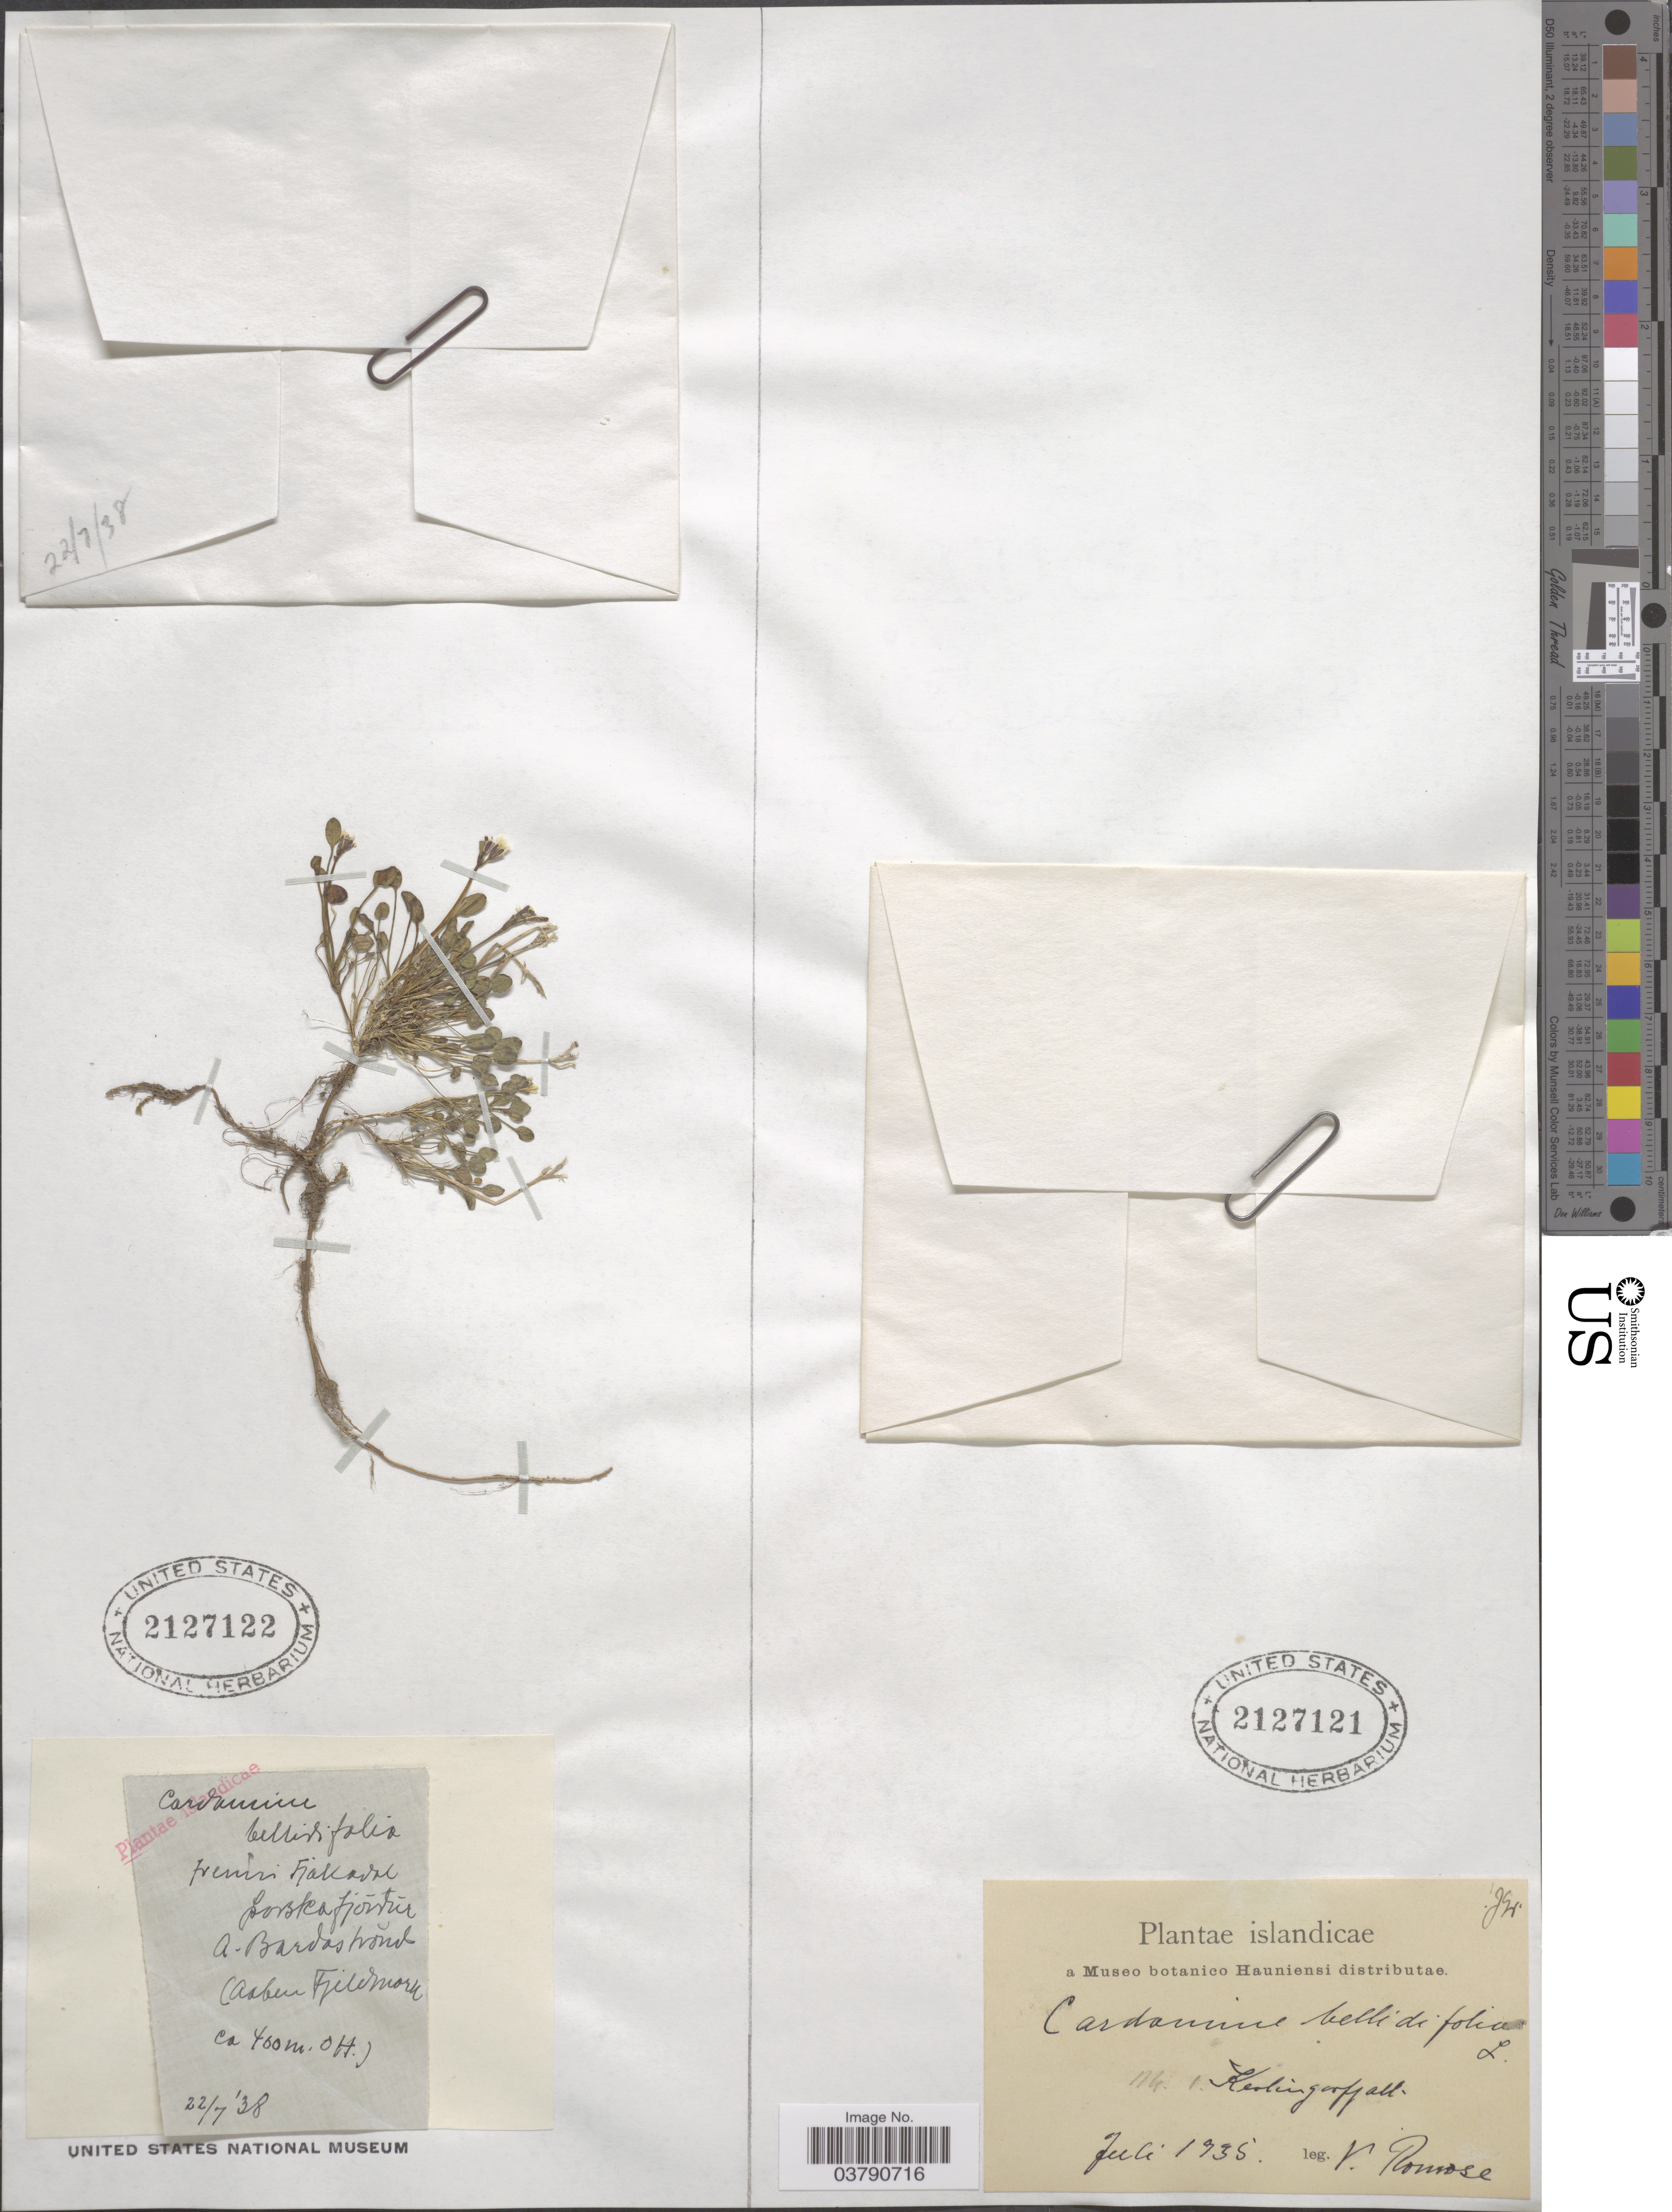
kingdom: Plantae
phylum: Tracheophyta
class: Magnoliopsida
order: Brassicales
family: Brassicaceae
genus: Cardamine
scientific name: Cardamine bellidifolia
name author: L.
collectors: A. Bardastrónd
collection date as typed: Transcribed d/m/y: 22/7/38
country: Iceland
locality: Hemri Fjakadal Lobkafjórstúr. (Aaben Fjeldmark).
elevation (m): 400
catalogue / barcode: US 2127122